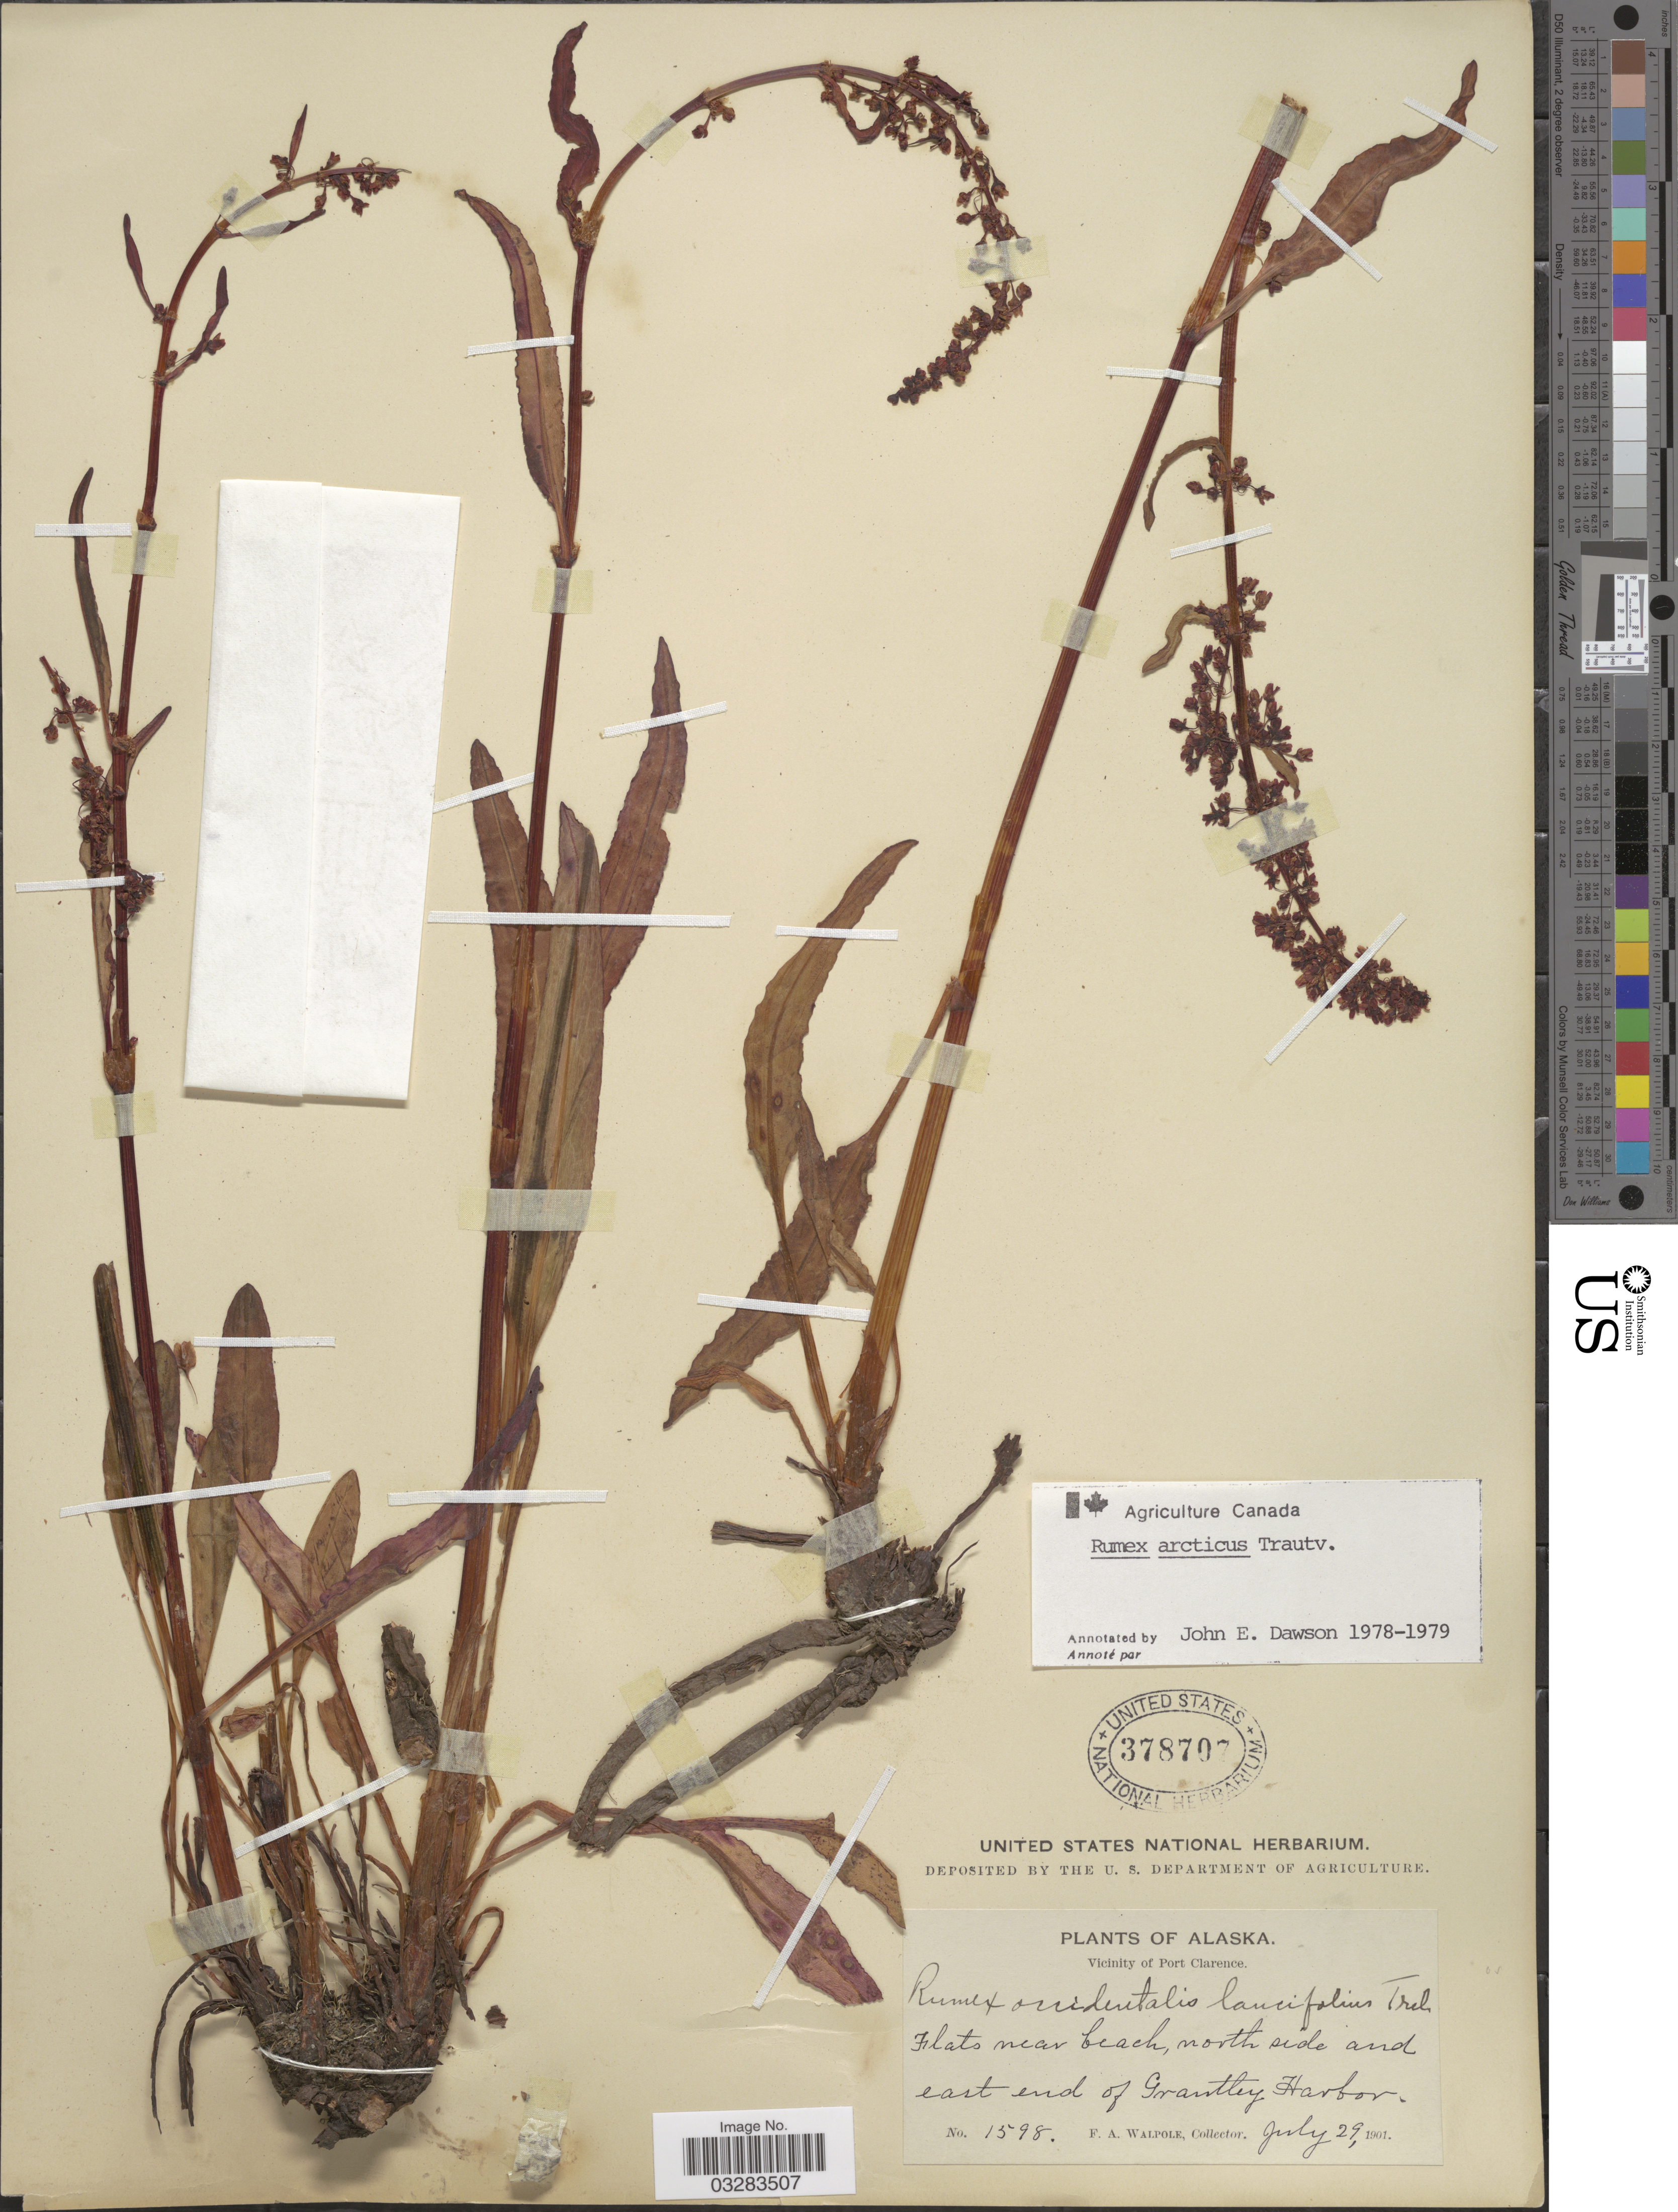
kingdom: Plantae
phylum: Tracheophyta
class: Magnoliopsida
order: Caryophyllales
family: Polygonaceae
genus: Rumex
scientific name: Rumex arcticus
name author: Trautv.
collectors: F. Walpole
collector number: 1598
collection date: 1901-07-29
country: United States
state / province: Alaska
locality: Vicinity of Port Clarence. Flats near beach, north side and east end of Grantley Harbor.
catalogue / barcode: US 378707